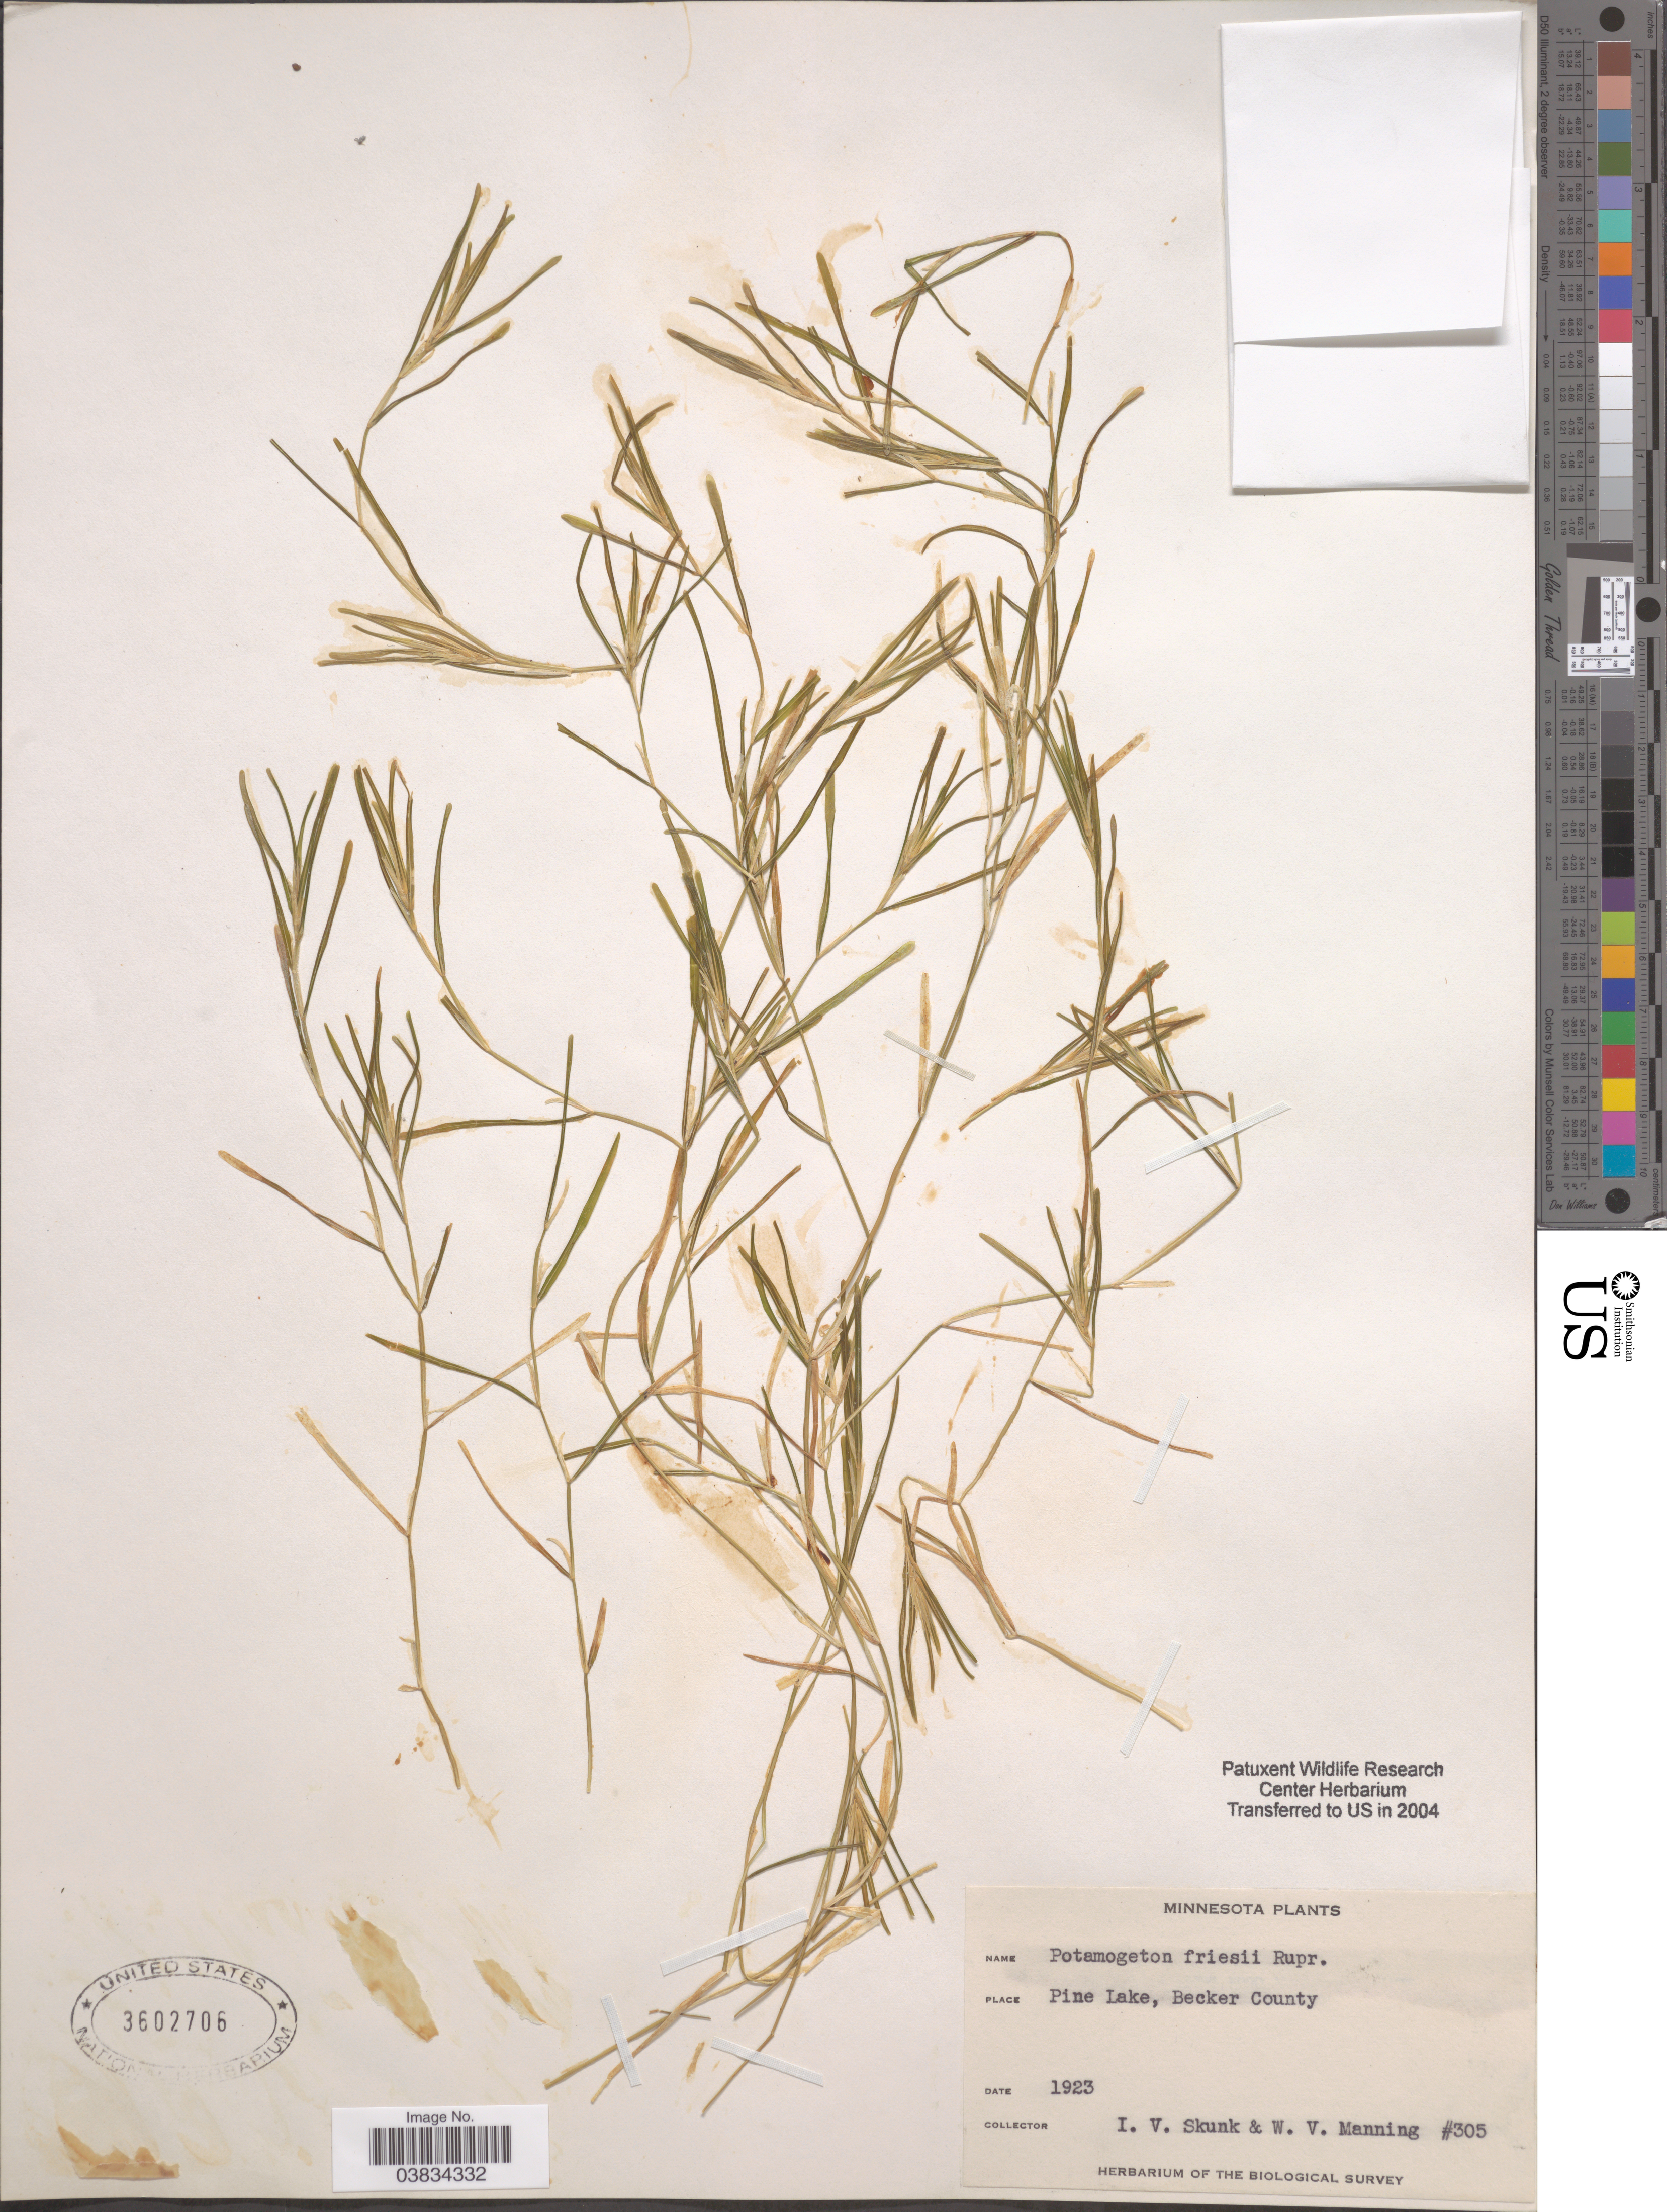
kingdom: Plantae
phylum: Tracheophyta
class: Liliopsida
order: Alismatales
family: Potamogetonaceae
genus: Potamogeton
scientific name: Potamogeton friesii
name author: Rupr.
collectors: I. Skunk & W. Manning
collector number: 305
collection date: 1923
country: United States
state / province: Minnesota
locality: Pine Lake, Becker County.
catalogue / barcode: US 3602706